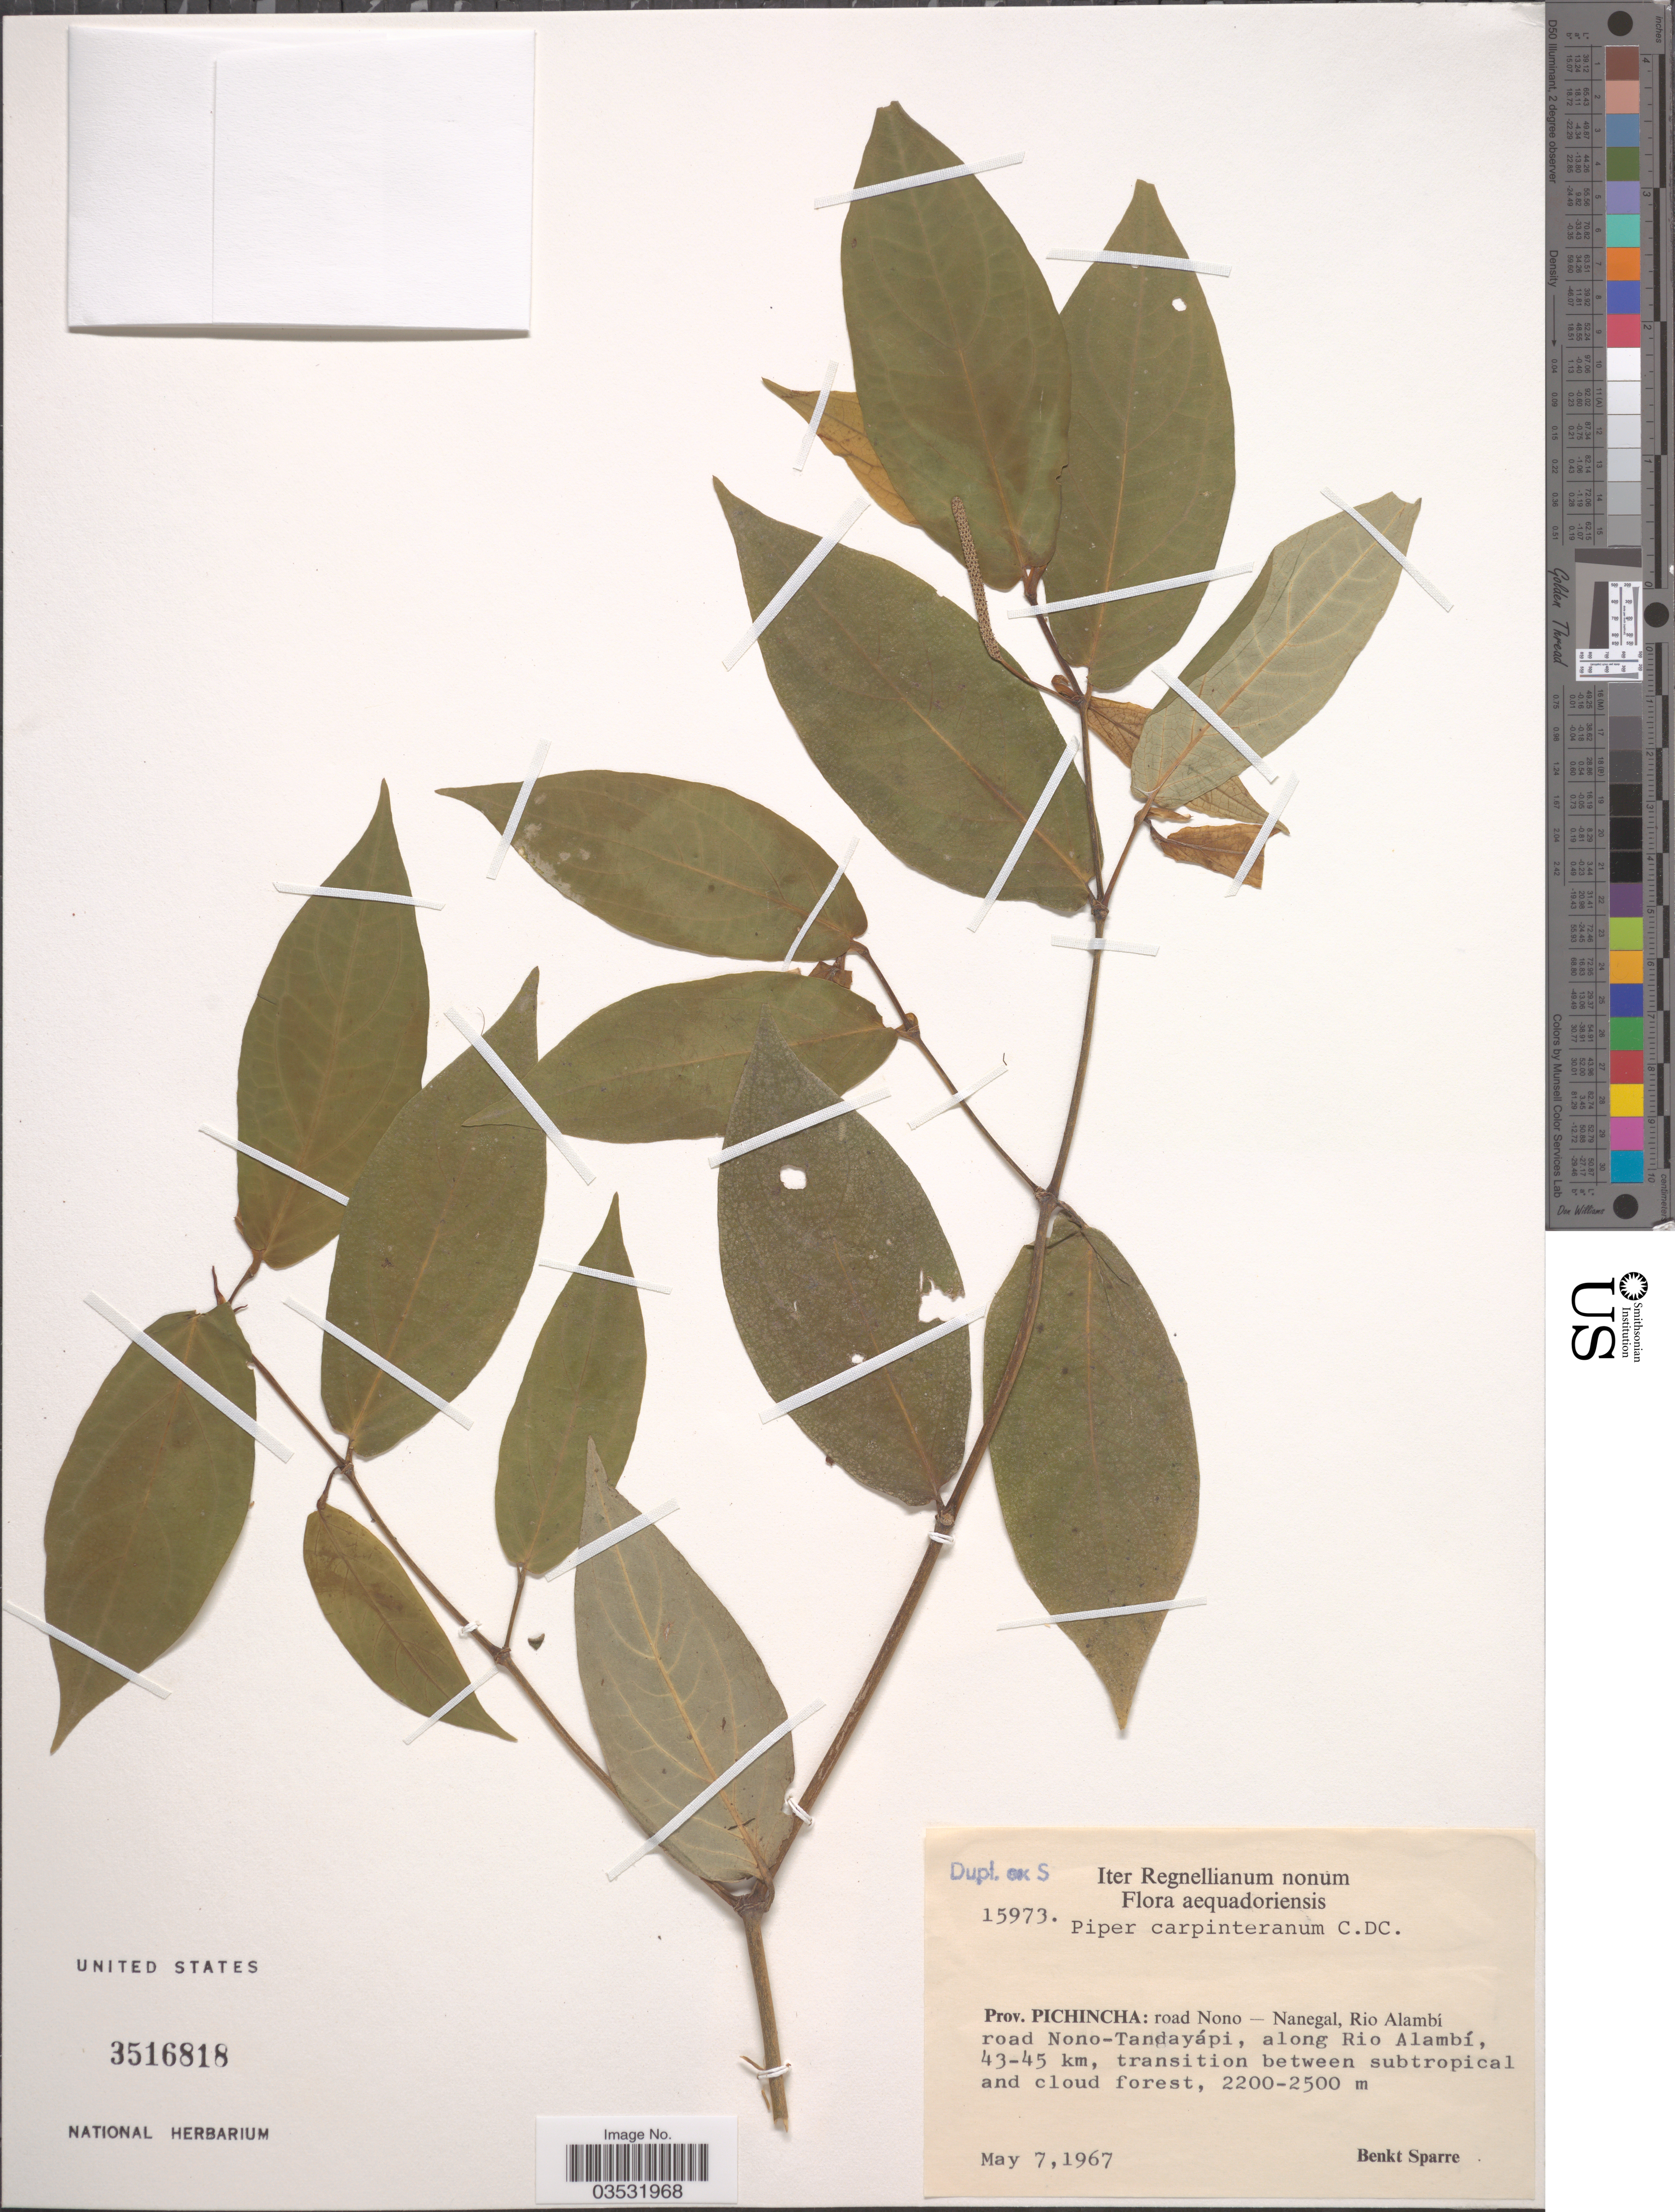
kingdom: Plantae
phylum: Tracheophyta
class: Magnoliopsida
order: Piperales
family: Piperaceae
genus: Piper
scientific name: Piper carpinteranum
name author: C. DC.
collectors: B. Sparre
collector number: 15973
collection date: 1967-05-07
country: Ecuador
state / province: Pichincha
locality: Road Nono - Nanegal, Rio Alambí road Nono-Tandayápi, along Rio Alambí, 43-45 km, transition between subtropical and cloud forest.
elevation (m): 2200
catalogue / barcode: US 3516818